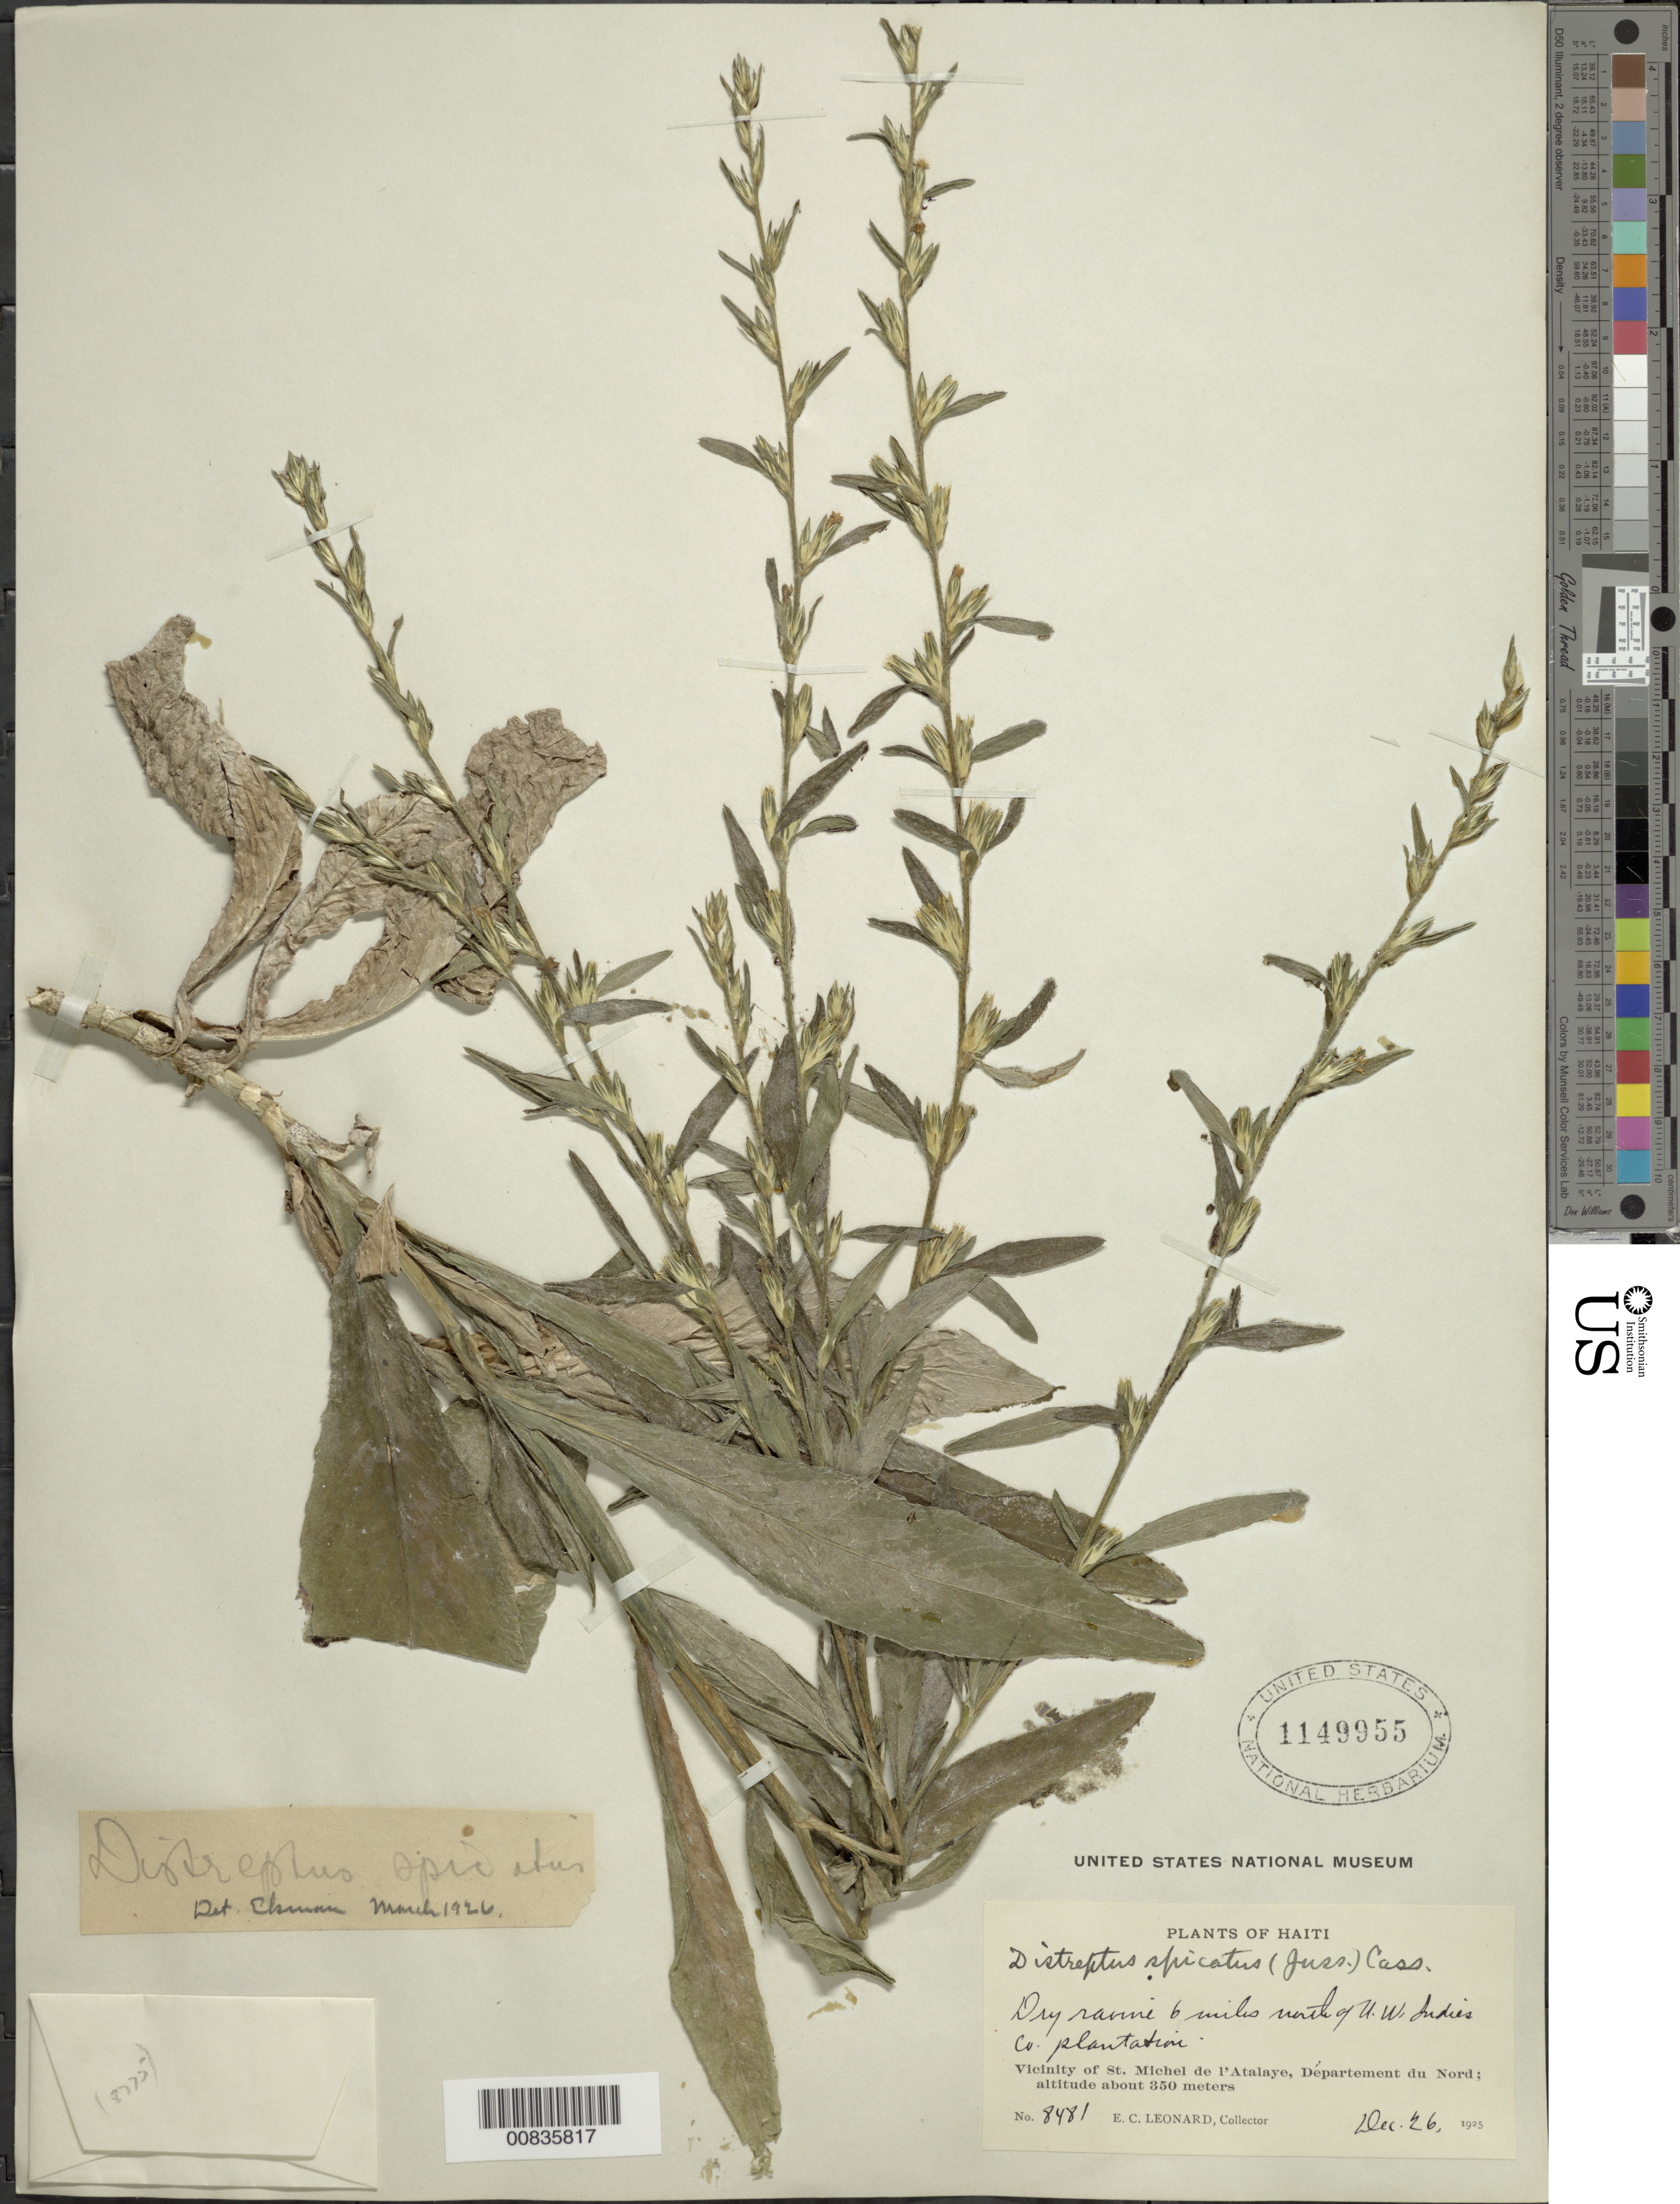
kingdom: Plantae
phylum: Tracheophyta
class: Magnoliopsida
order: Asterales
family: Asteraceae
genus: Pseudelephantopus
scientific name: Pseudelephantopus spicatus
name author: (Juss. ex Aubl.) C.F. Baker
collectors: E. C. Leonard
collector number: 8481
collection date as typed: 26 Dec 1925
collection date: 1925-12-26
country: Haiti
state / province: Artibonite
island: Hispaniola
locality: Vicinity of St. Michel de l'Atalaye, 6 miles N of UW Indies Co. Plantation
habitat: Dry ravine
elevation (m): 350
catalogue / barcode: US 1149955